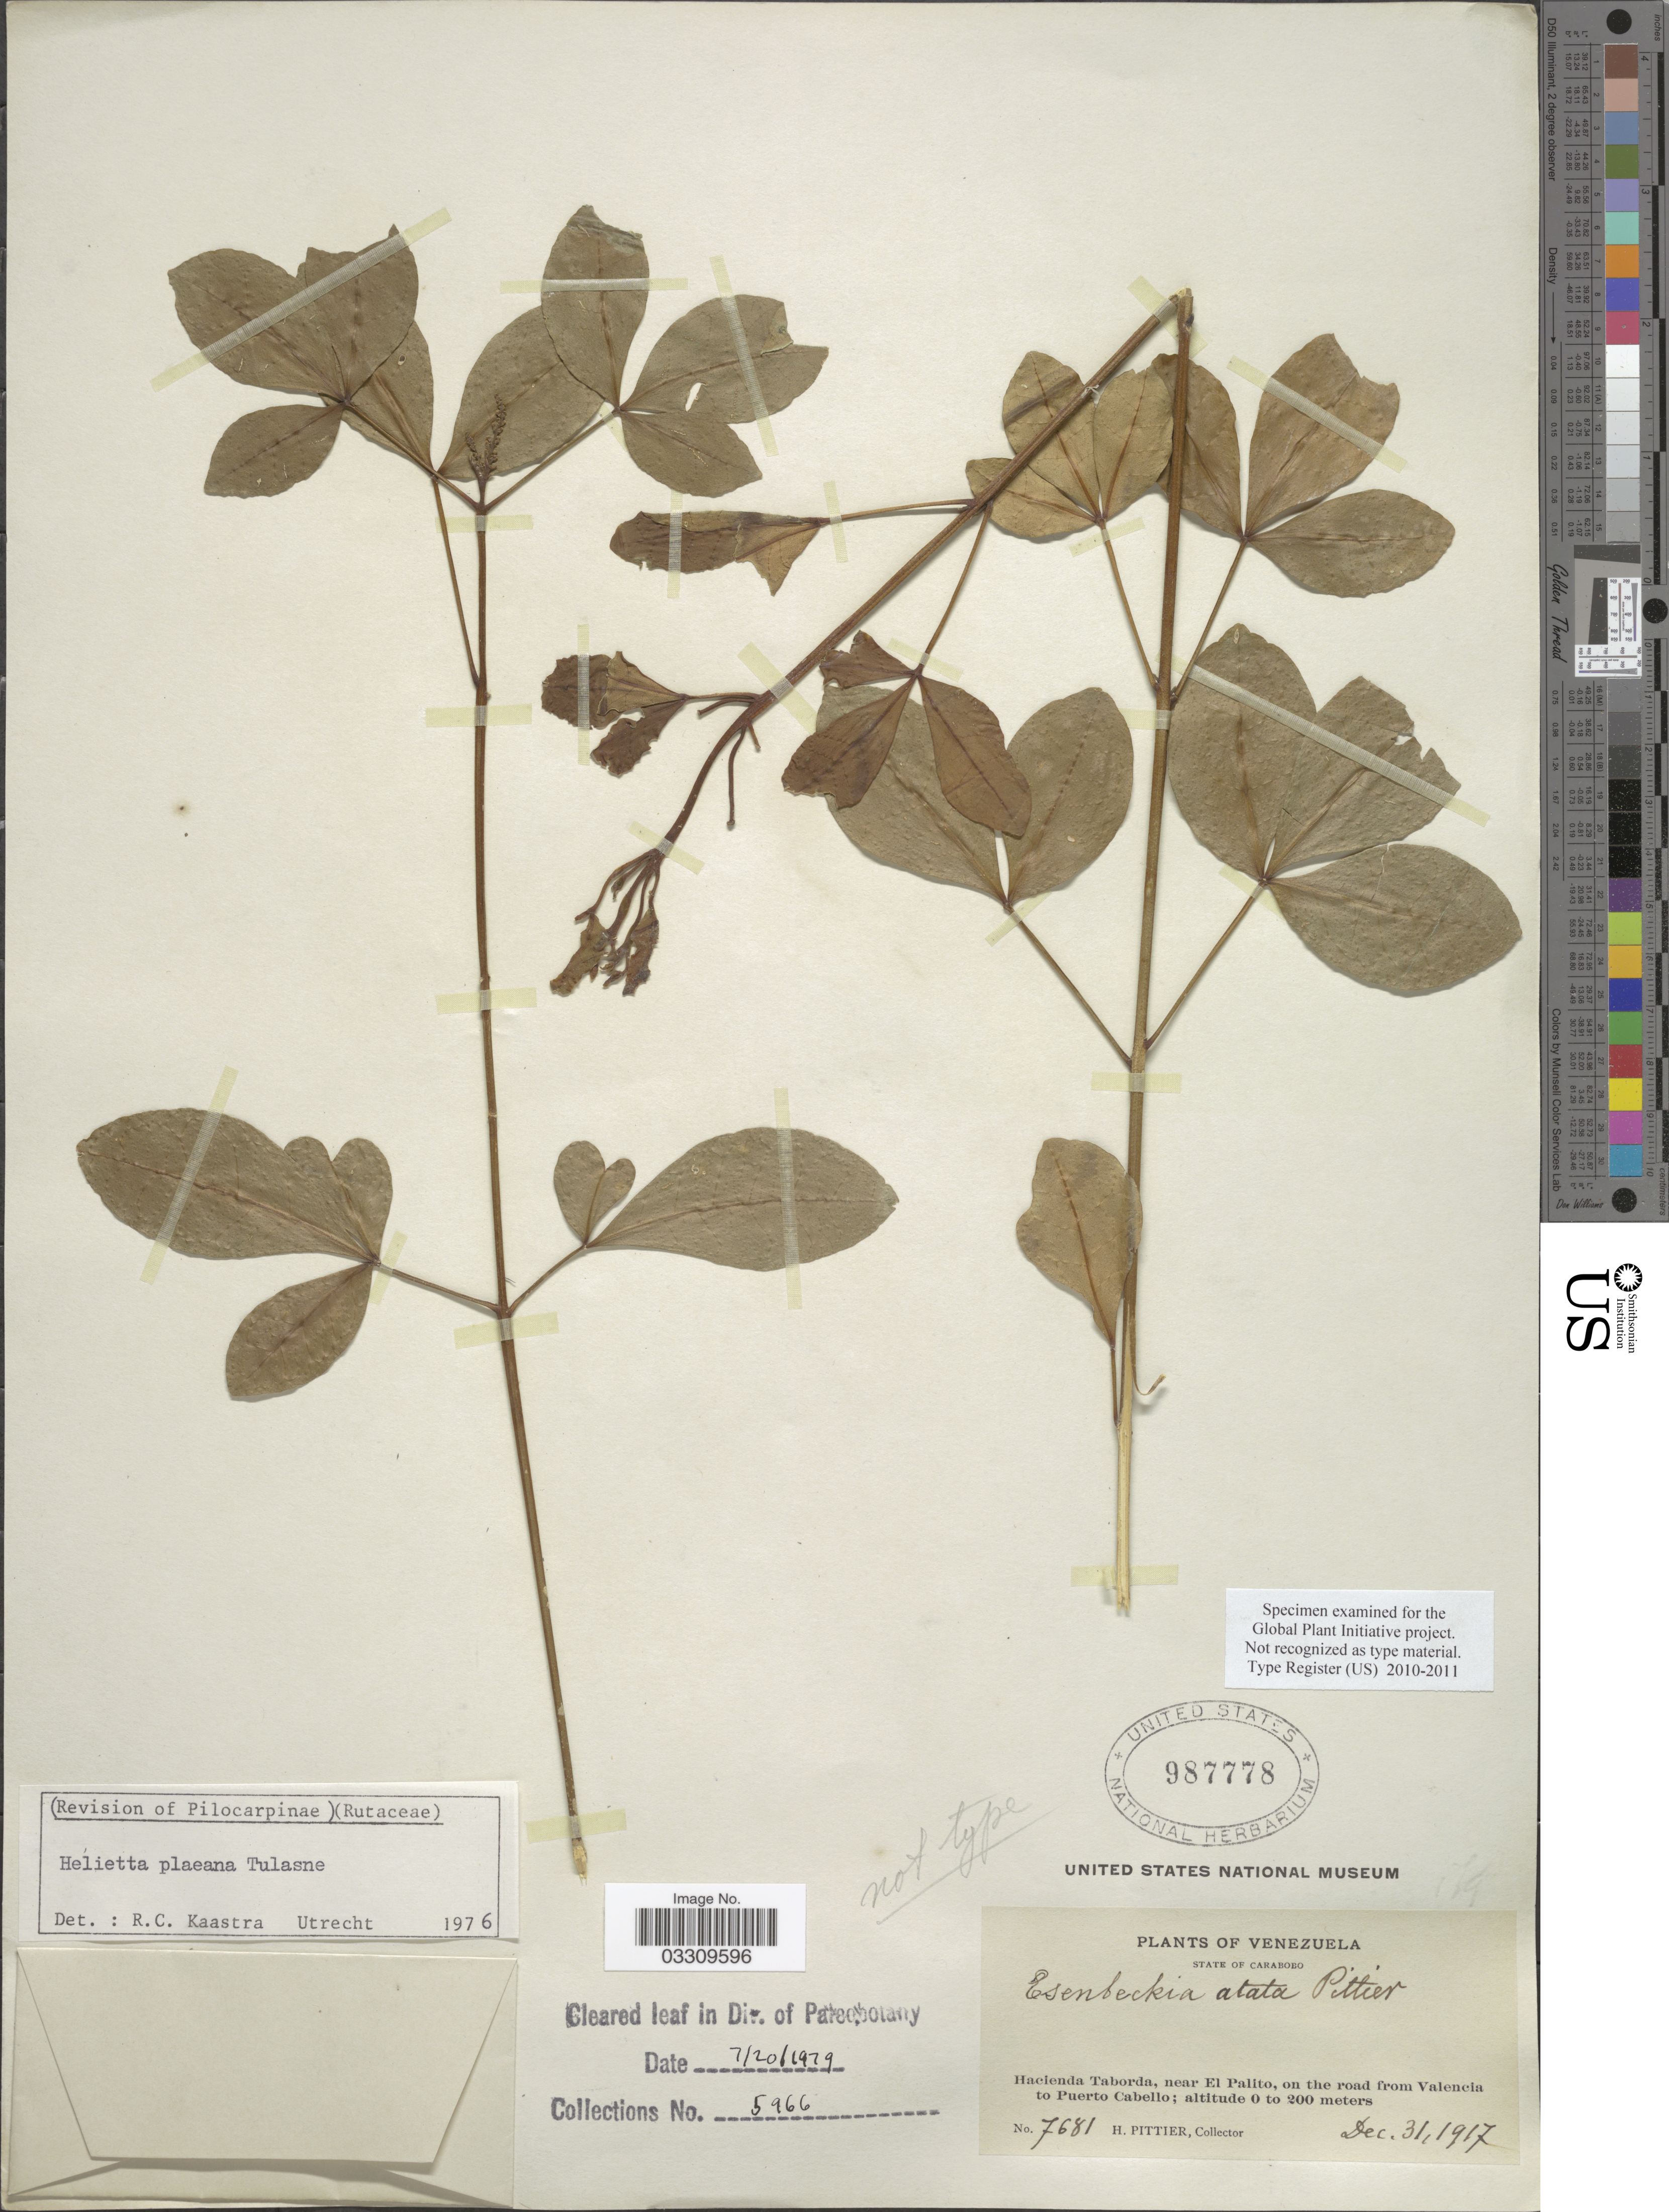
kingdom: Plantae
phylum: Tracheophyta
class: Magnoliopsida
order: Sapindales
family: Rutaceae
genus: Helietta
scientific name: Helietta pleana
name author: Tul.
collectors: H. F. Pittier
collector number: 7681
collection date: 1917-12-31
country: Venezuela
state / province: Carabobo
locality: Hacienda Taborda, near El Palito, on the road from Valencia to Puerto Cabello.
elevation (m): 0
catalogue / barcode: US 987778